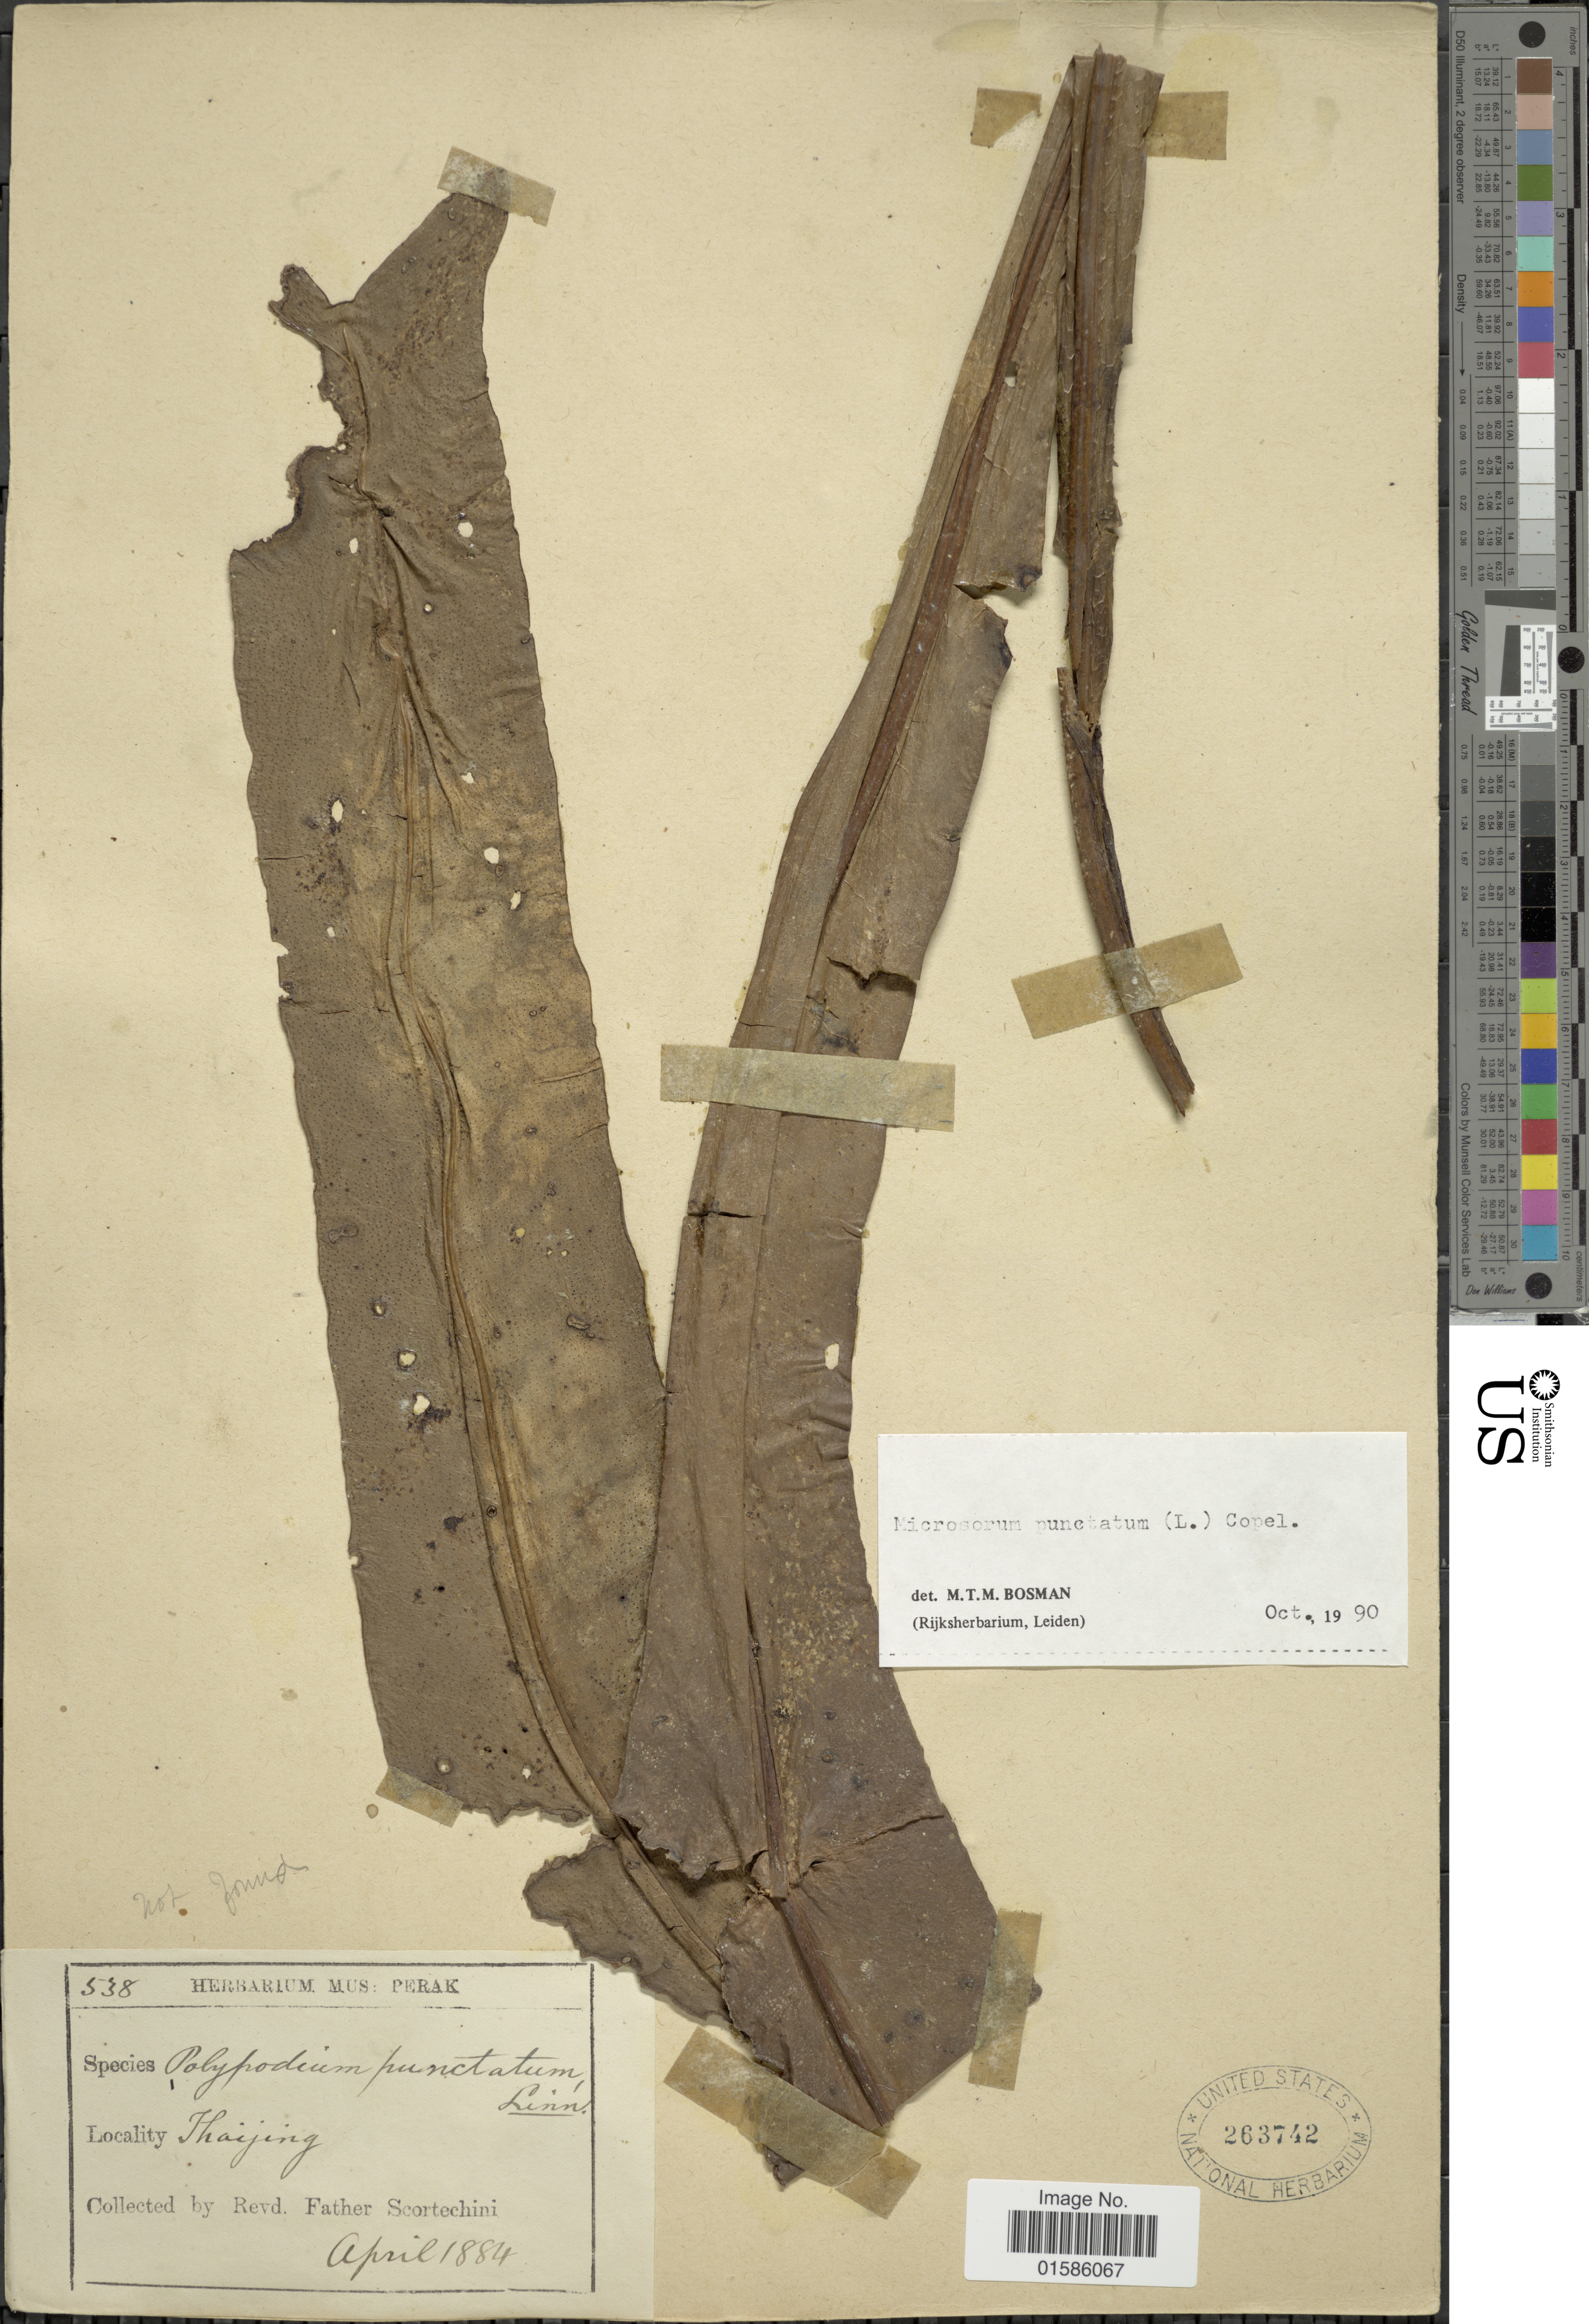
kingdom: Plantae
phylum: Tracheophyta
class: Polypodiopsida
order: Polypodiales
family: Polypodiaceae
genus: Microsorum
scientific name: Microsorum punctatum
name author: (L.) Copel.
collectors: Fr. Scortechini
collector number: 538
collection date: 1884-04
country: Malaysia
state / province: Taiping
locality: Thaijing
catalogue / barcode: US 263742